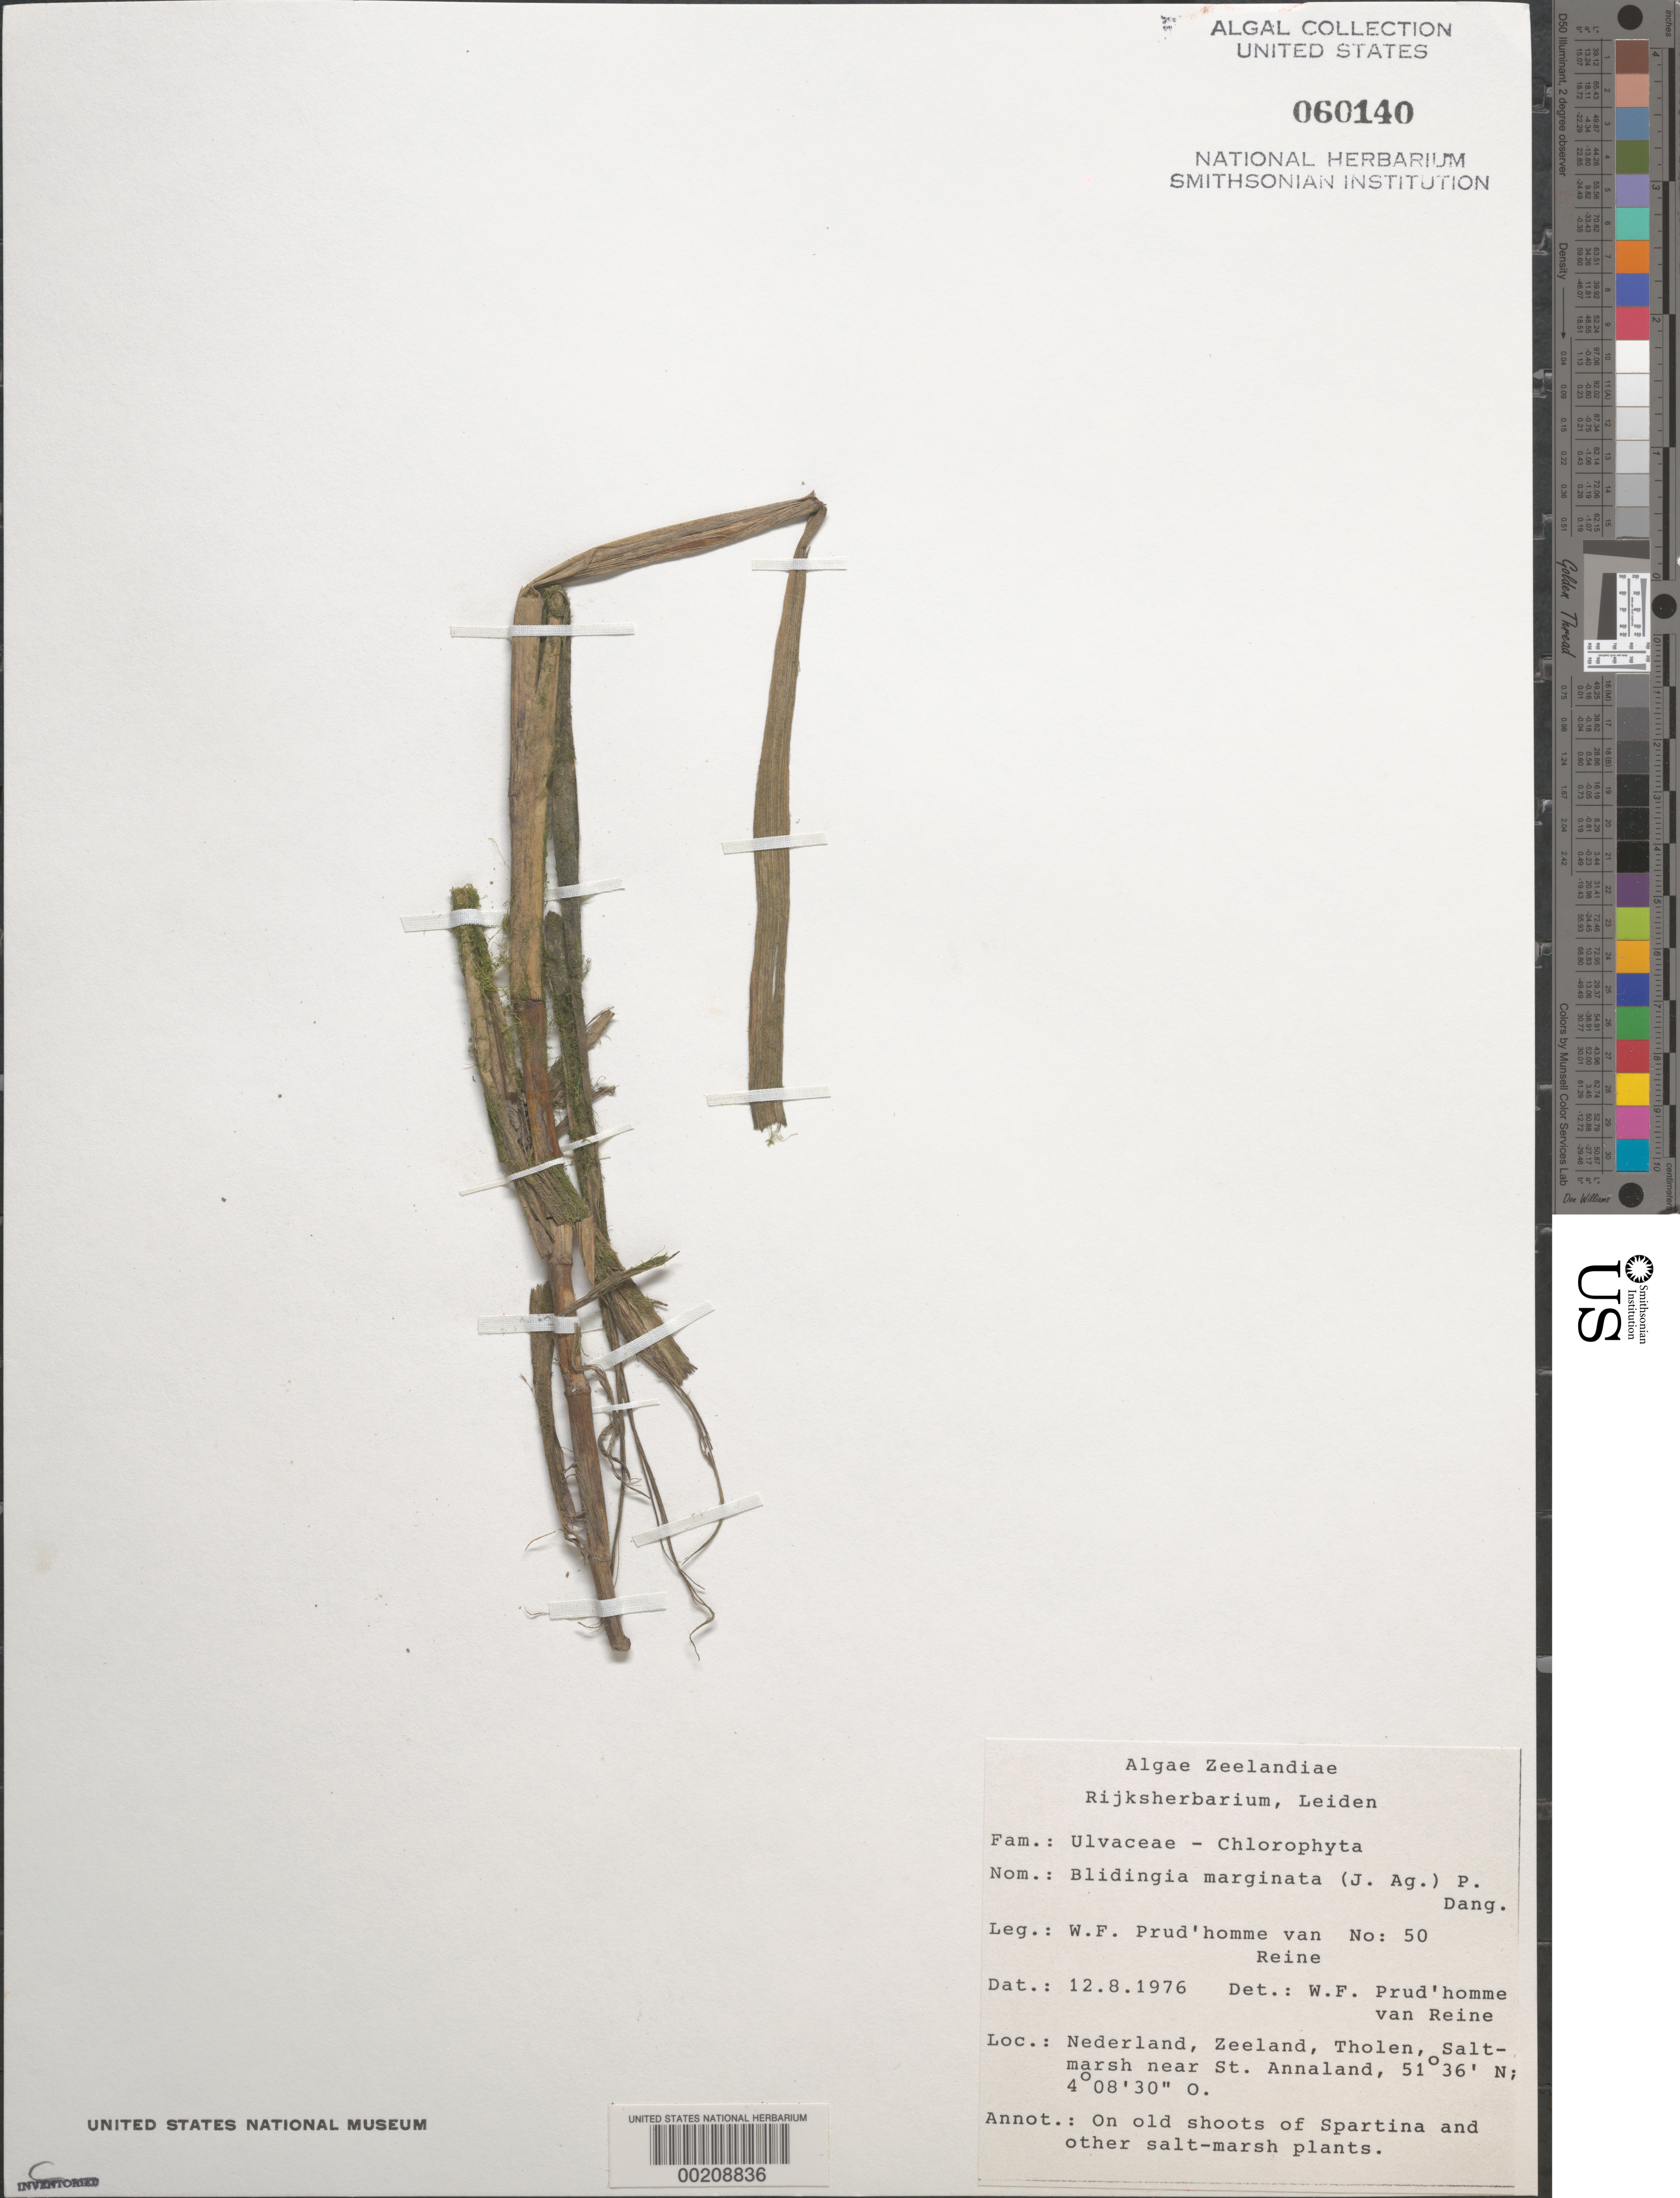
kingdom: Plantae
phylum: Chlorophyta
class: Ulvophyceae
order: Ulvales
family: Kornmanniaceae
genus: Blidingia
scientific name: Blidingia marginata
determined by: Prud'homme van Reine, W. F.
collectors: W. Prud'homme van Reine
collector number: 50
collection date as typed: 12 Aug 1976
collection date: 1976-08-12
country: Netherlands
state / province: Zeeland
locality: Tholen saltmarsh, near st. anna land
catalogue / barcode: US 60140